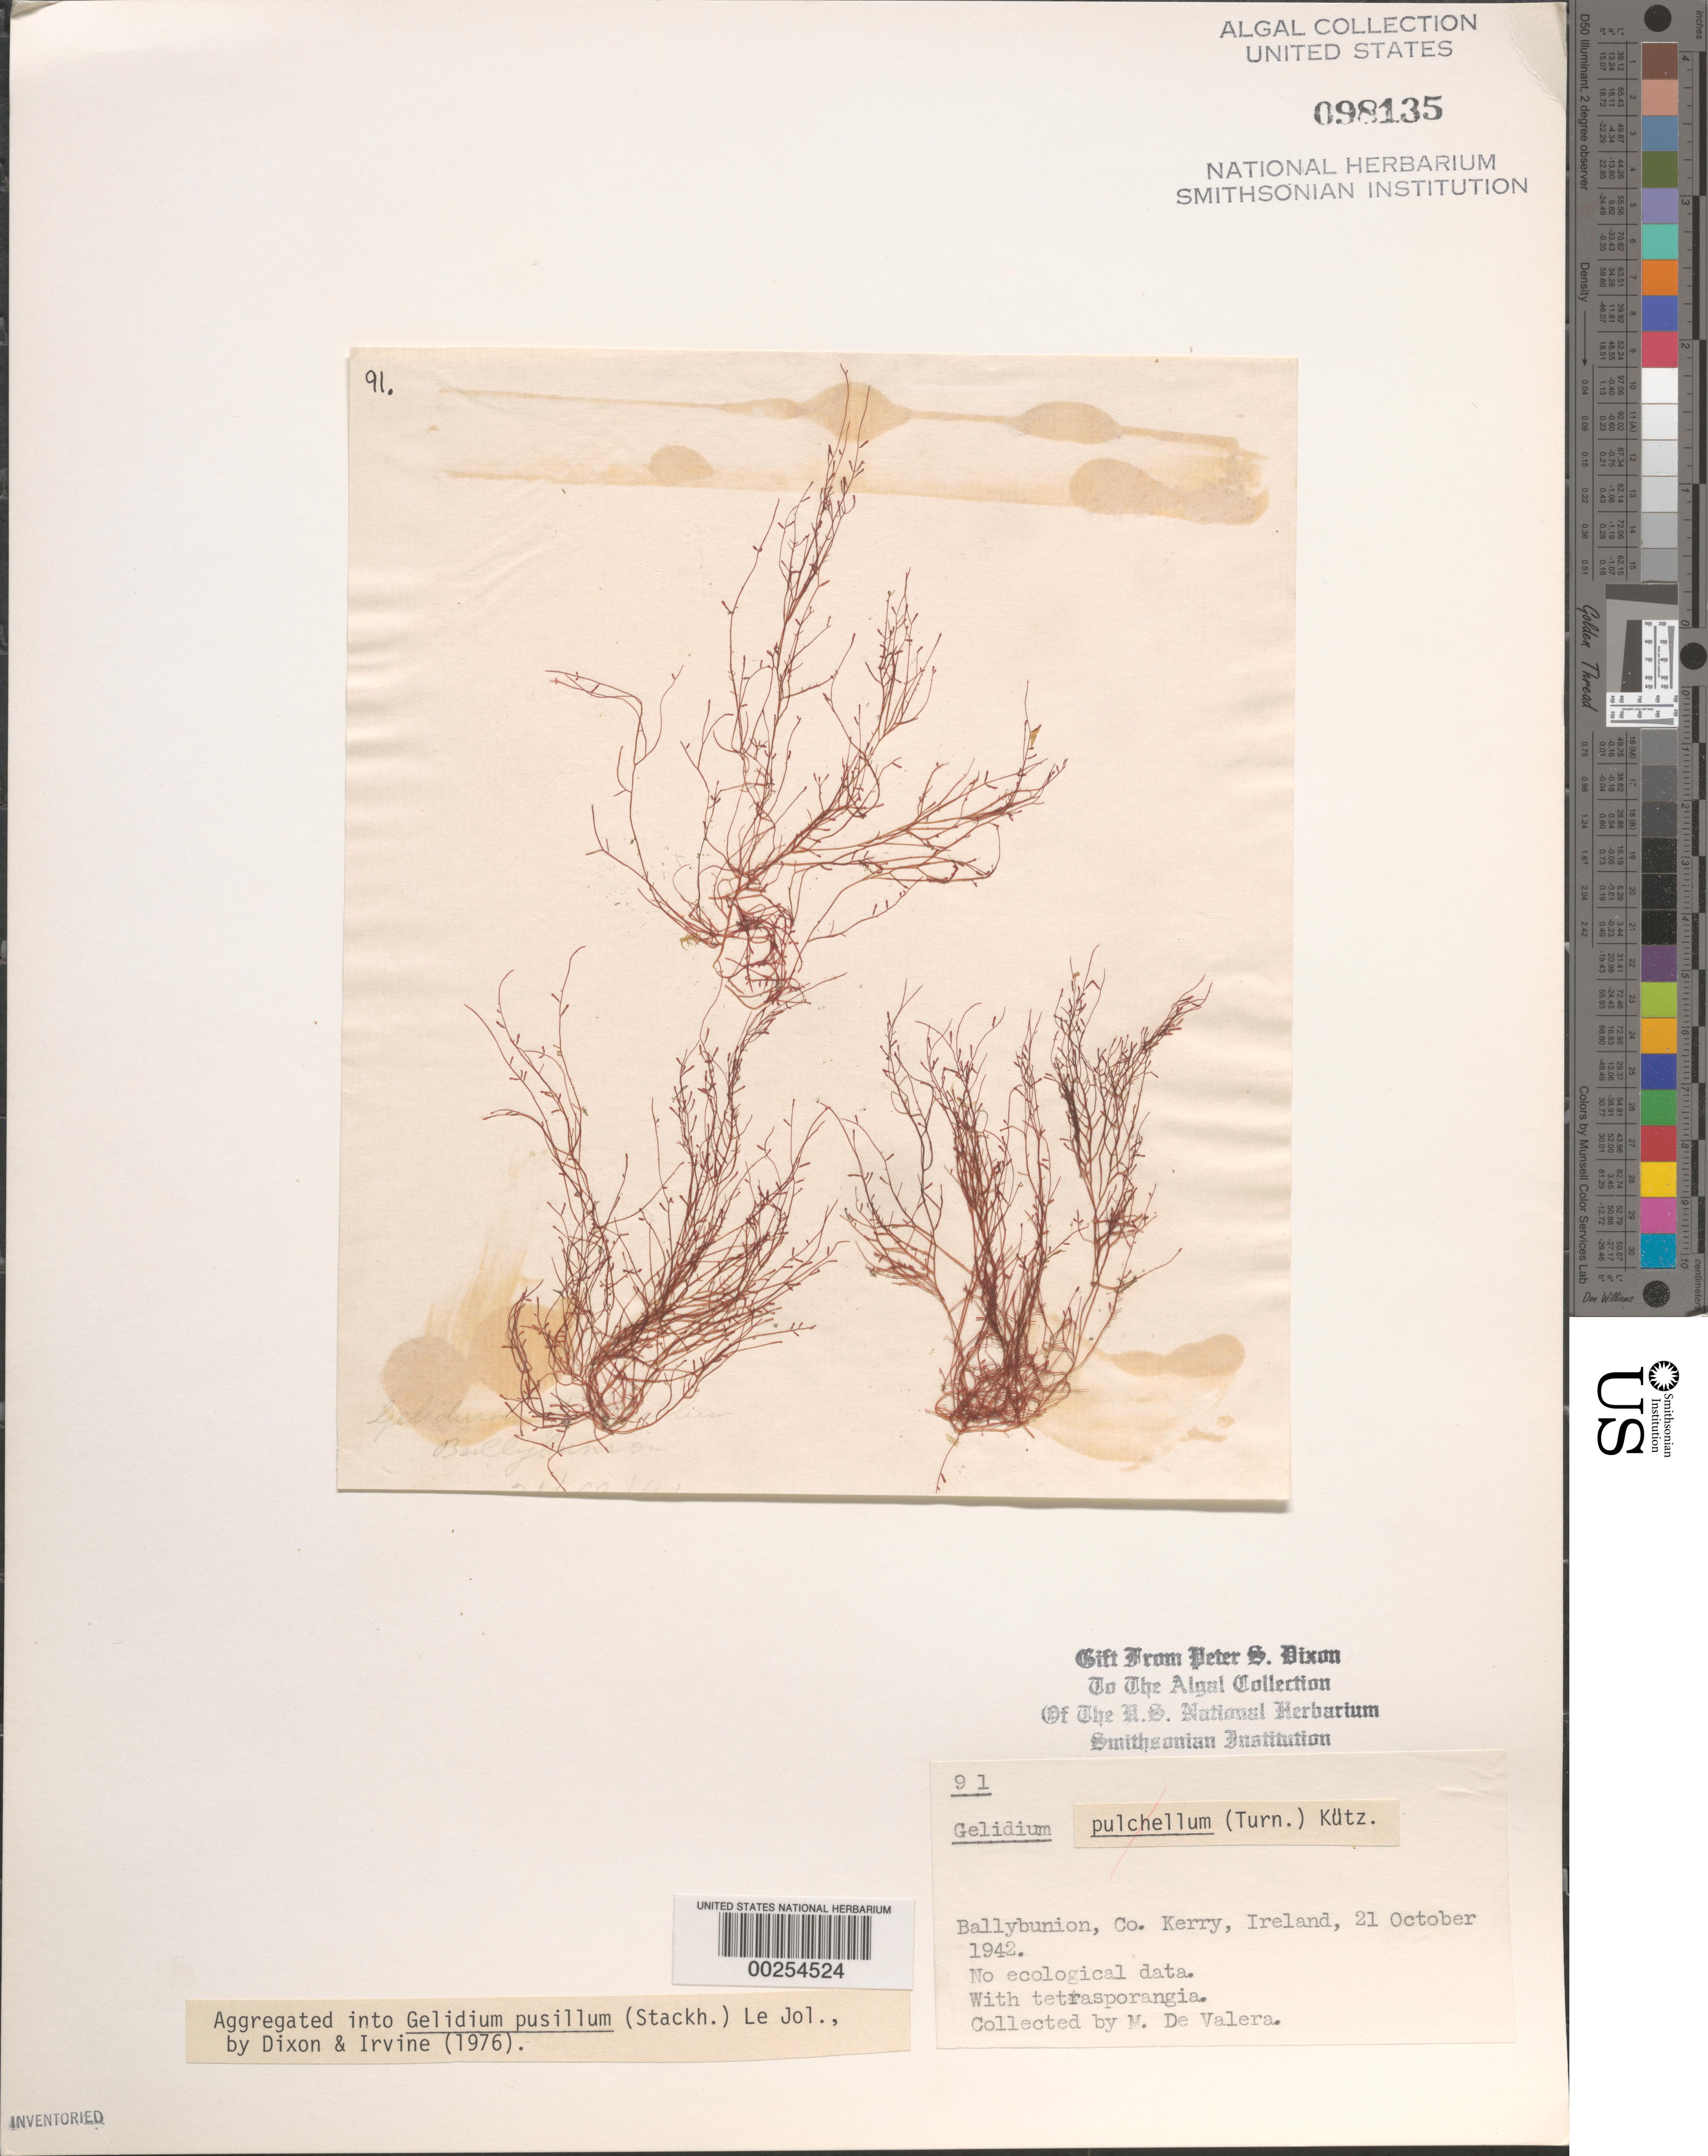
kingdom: Plantae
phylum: Rhodophyta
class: Florideophyceae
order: Gelidiales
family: Gelidiaceae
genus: Gelidium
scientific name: Gelidium pusillum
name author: (Stackh.) Le Jol.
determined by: Dixon, P. S.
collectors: M. De Valera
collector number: PSD 91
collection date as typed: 21 Oct 1942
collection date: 1942-10-21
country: Ireland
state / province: Munster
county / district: Kerry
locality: Ballybunion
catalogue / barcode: US 98135